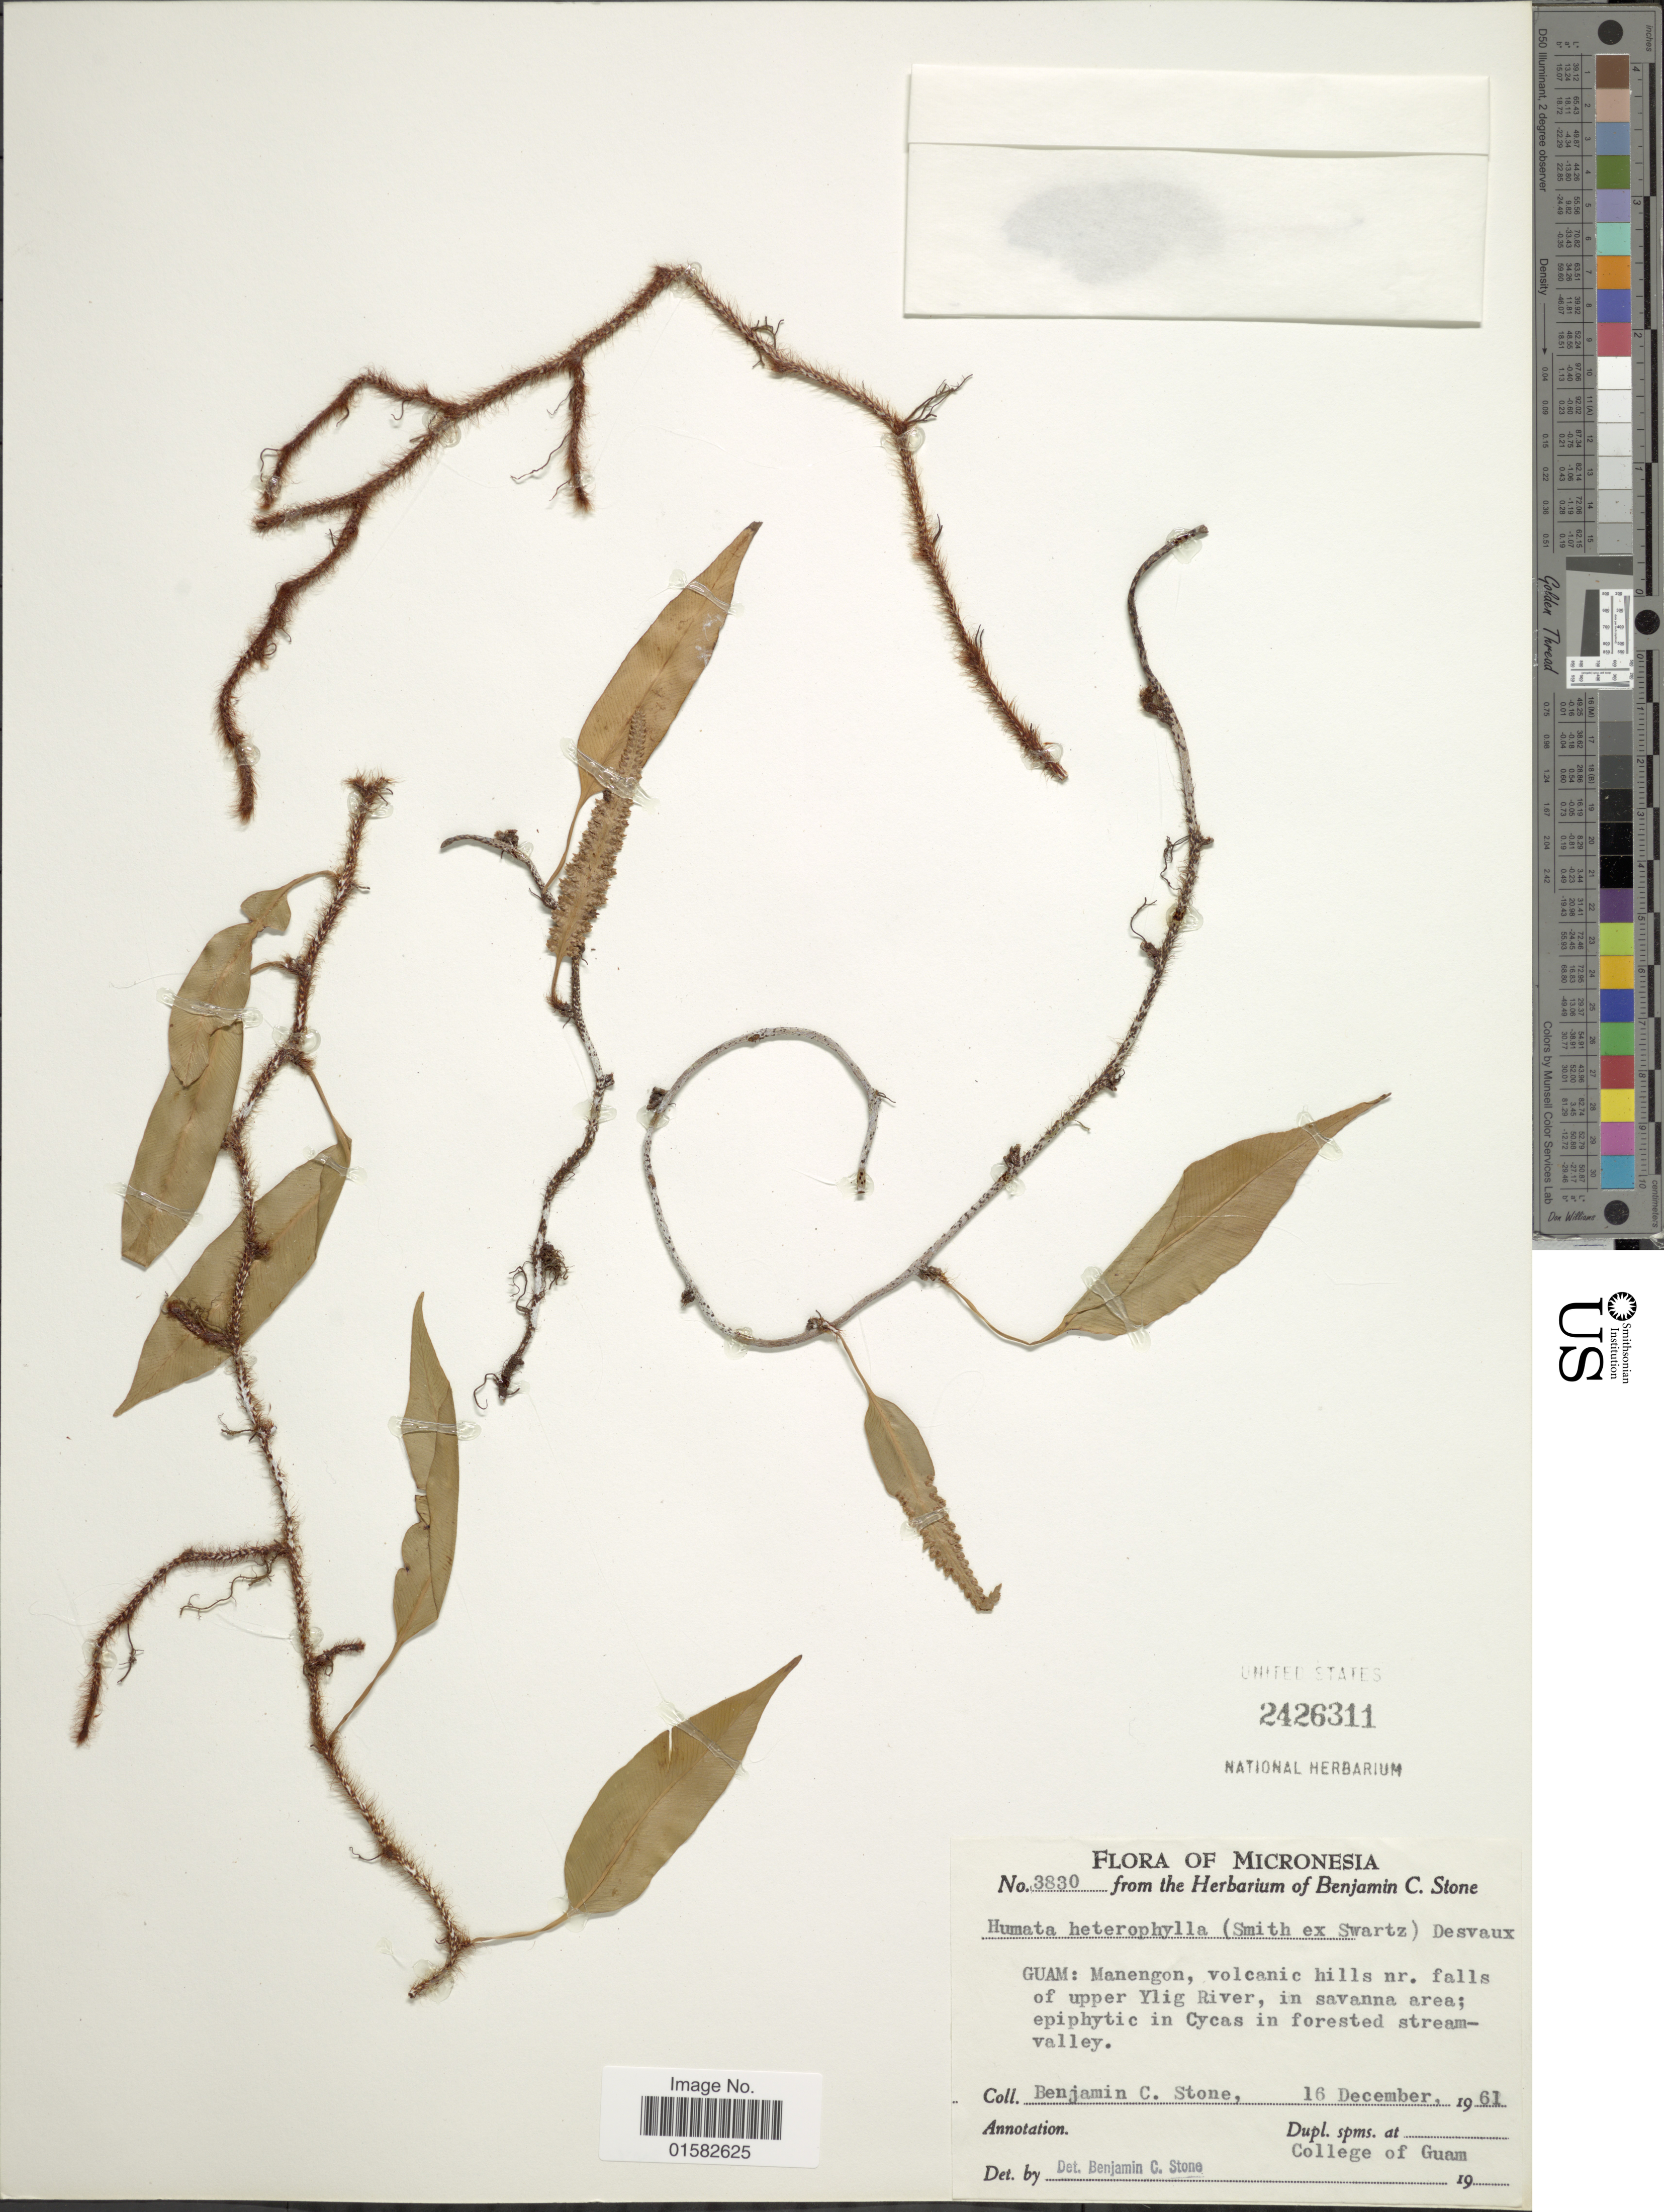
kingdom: Plantae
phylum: Tracheophyta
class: Polypodiopsida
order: Polypodiales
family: Davalliaceae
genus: Humata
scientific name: Humata heterophylla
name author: (Sm.) Desv.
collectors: B. C. Stone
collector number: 3830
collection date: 1961-12-16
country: Guam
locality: Micronesia, Guam,Manengon, Volcanic hills nr. falls of upper Ylig River, in Savanne area, epiphytic in Cycas in forested stream valley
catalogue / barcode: US 2426311